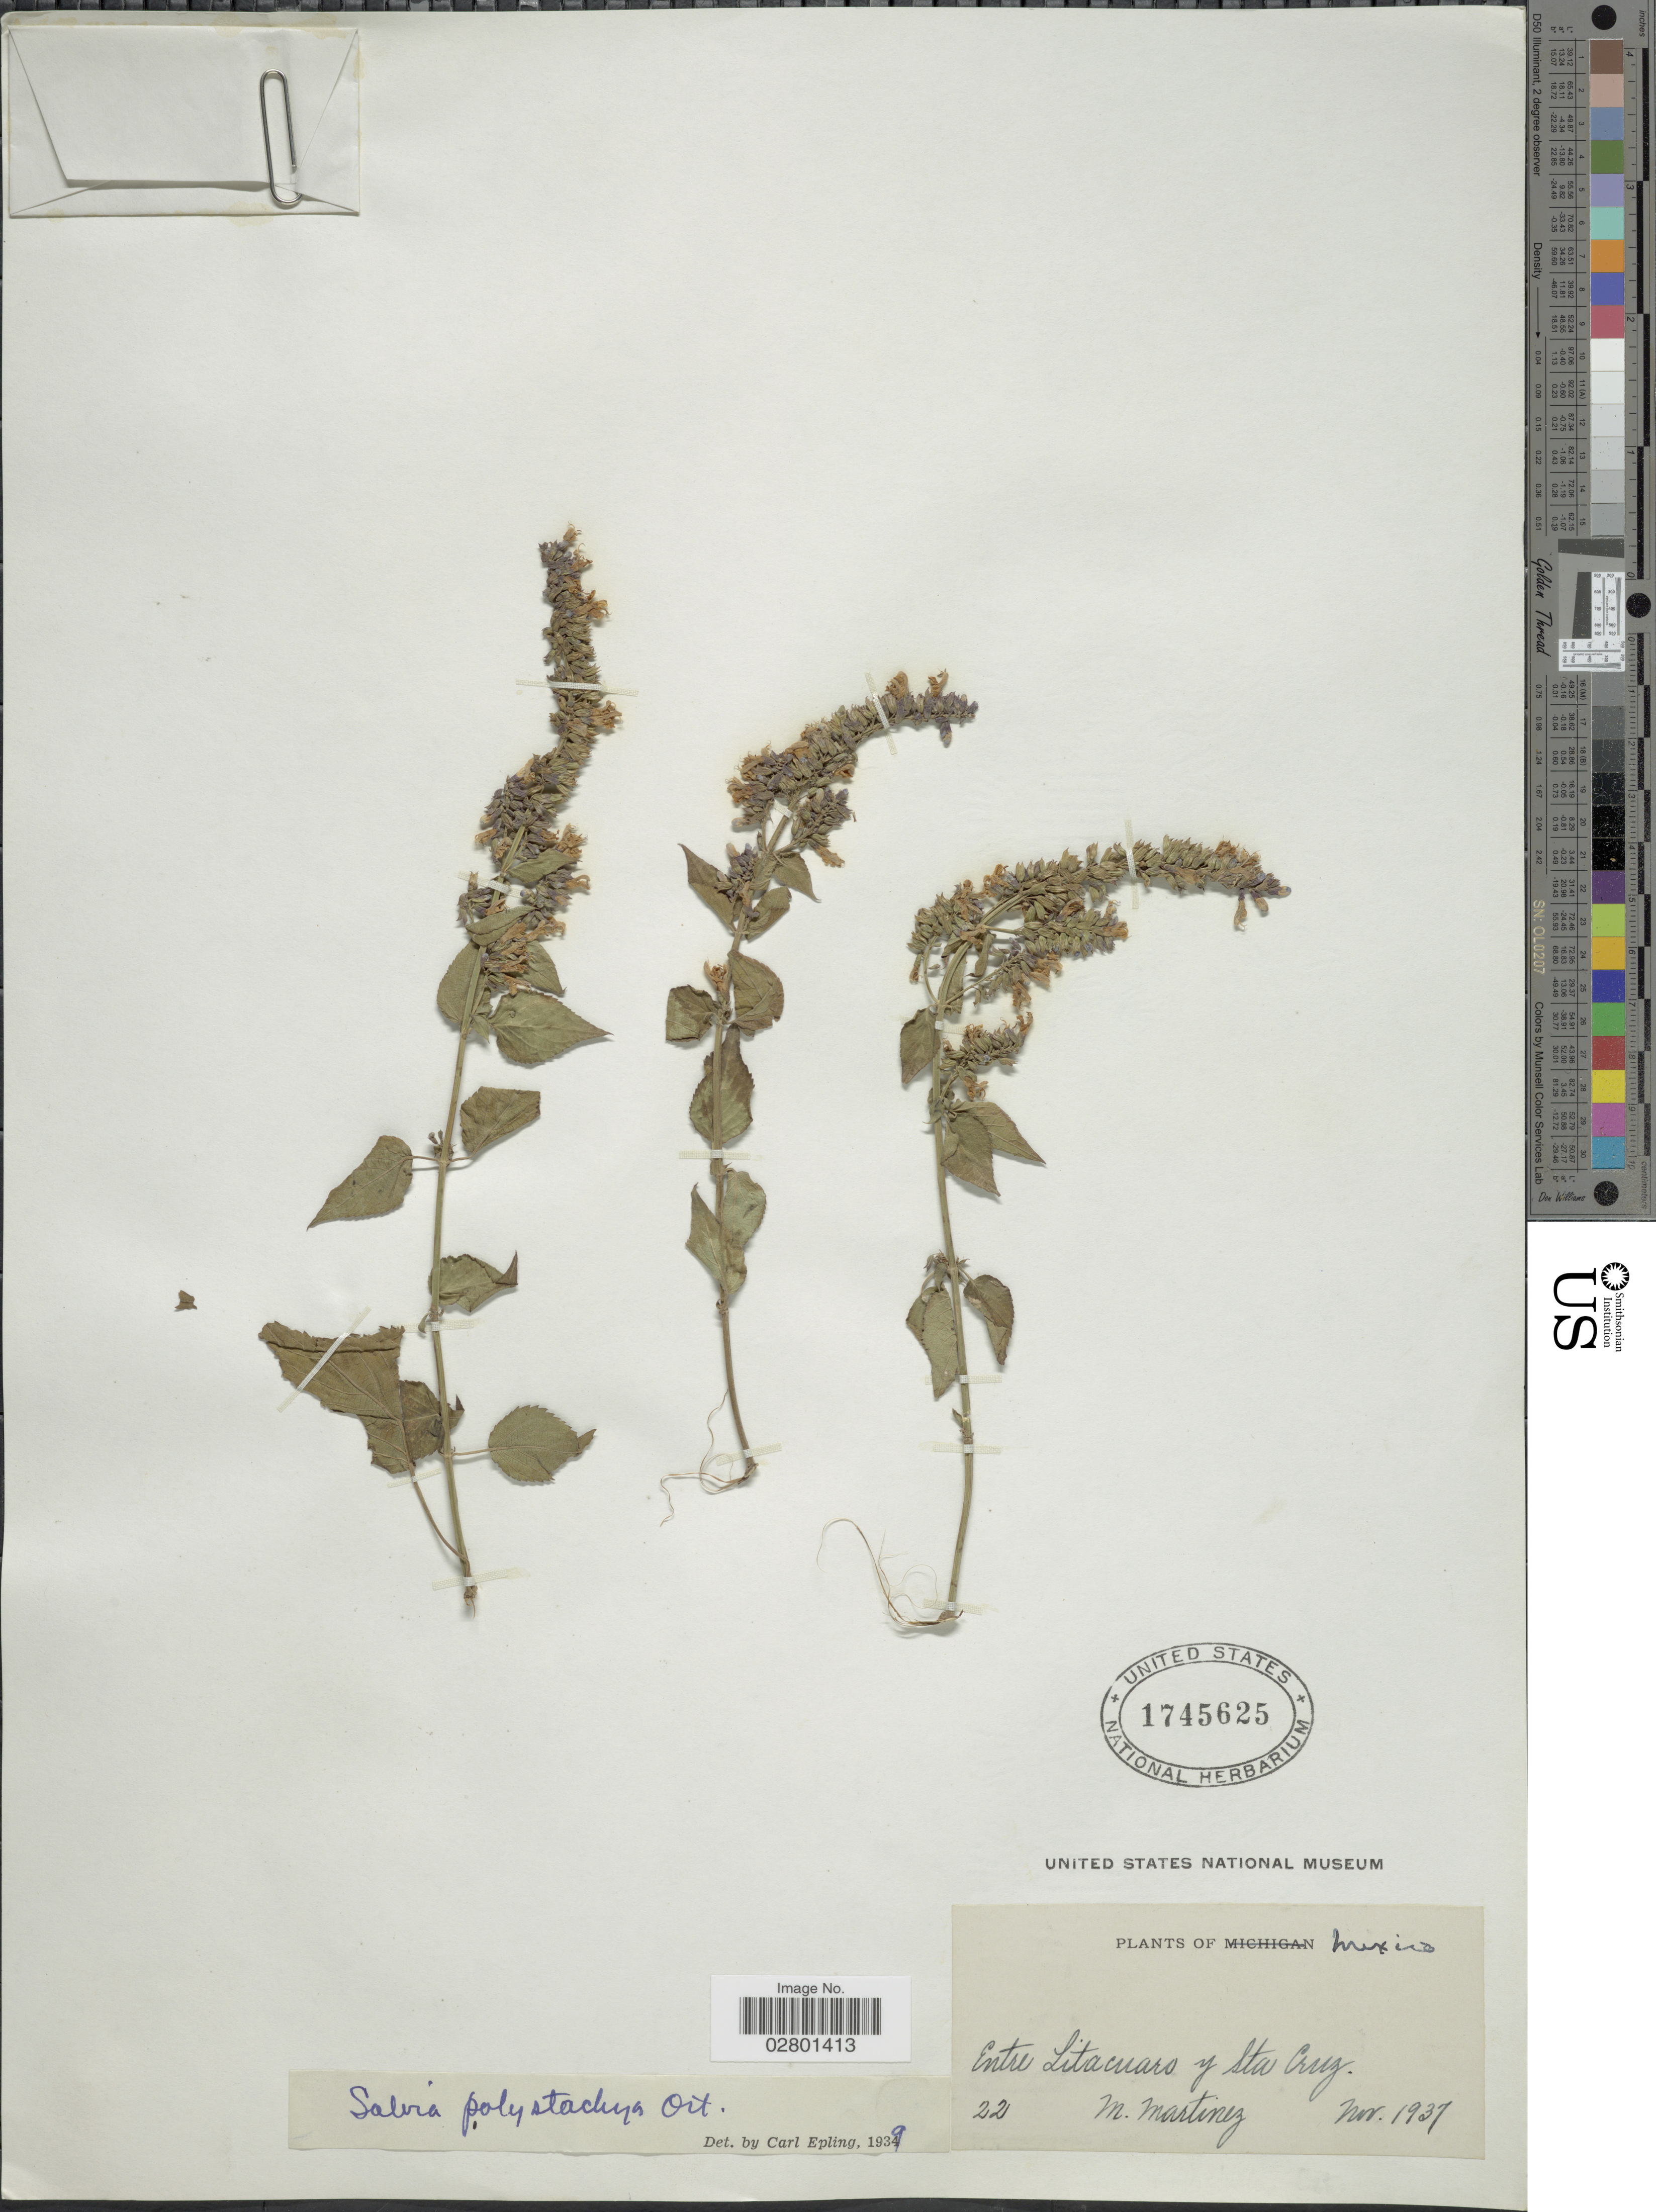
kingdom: Plantae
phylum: Tracheophyta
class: Magnoliopsida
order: Lamiales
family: Lamiaceae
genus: Salvia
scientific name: Salvia polystachya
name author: Cav.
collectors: M. Martinez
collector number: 22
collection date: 1937-11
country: Mexico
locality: Entre Litacuaro y Sta Cruz.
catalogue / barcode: US 1745625